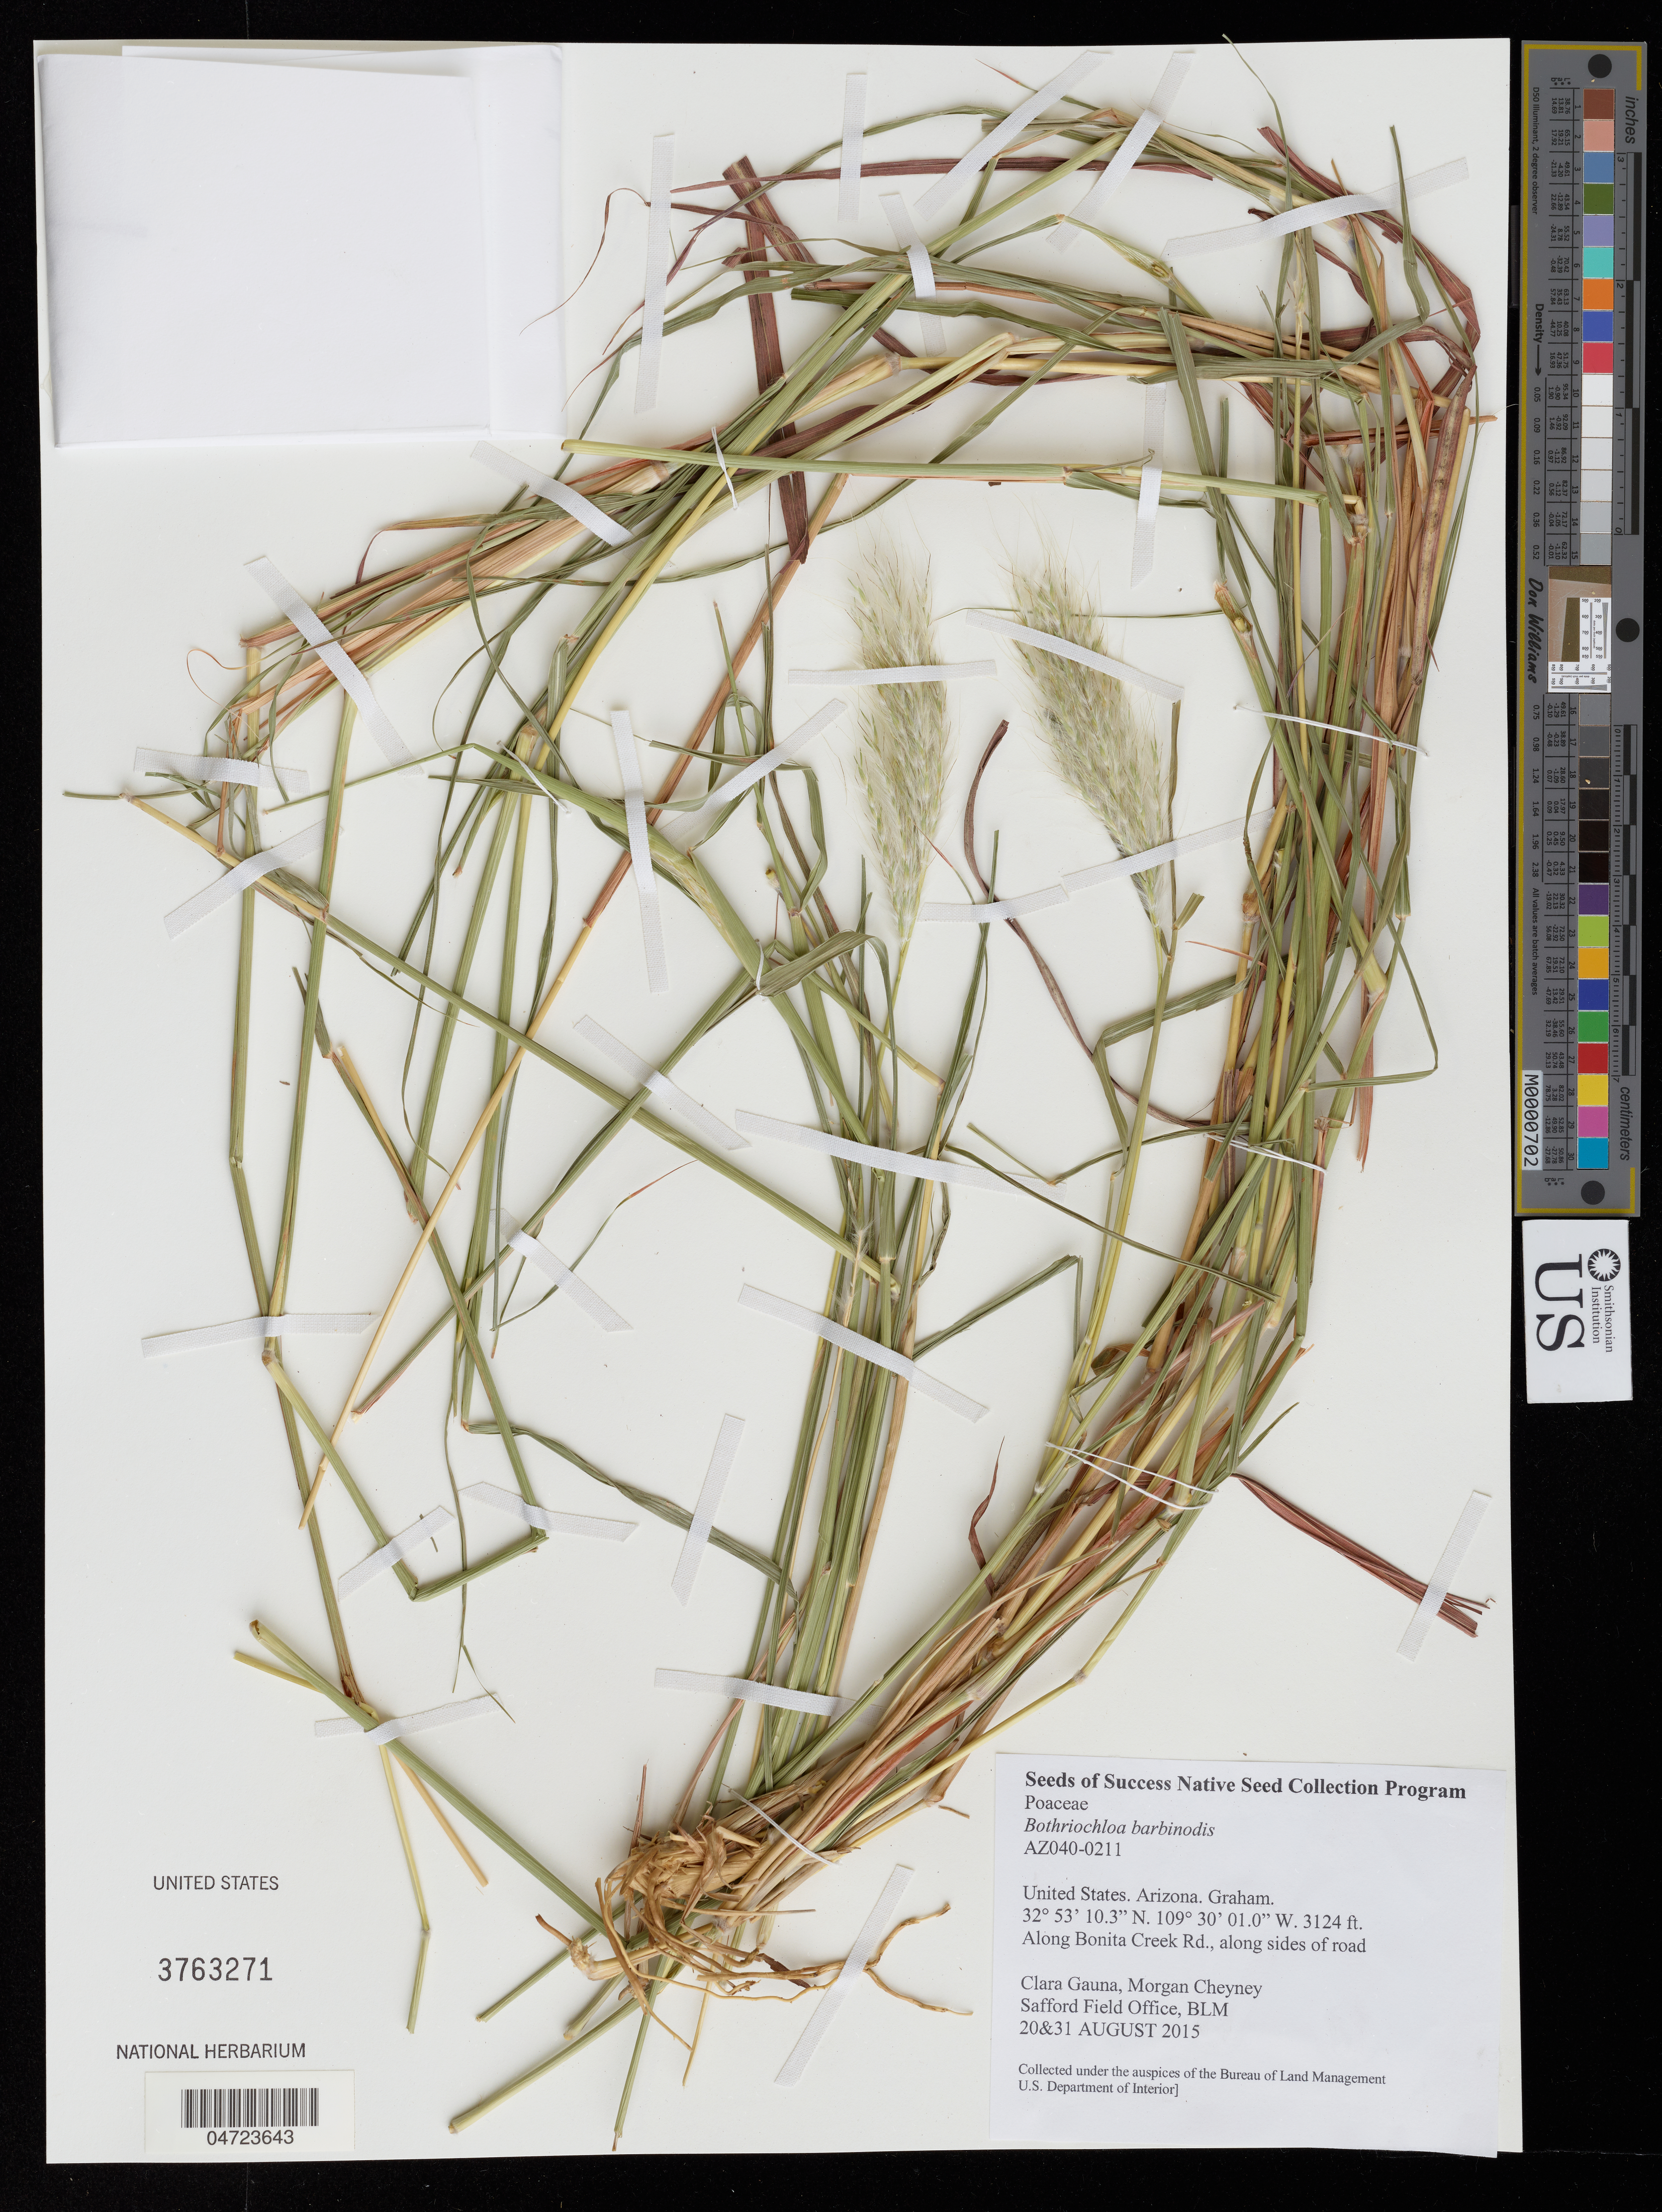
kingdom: Plantae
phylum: Tracheophyta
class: Liliopsida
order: Poales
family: Poaceae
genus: Bothriochloa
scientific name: Bothriochloa barbinodis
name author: (Lag.) Herter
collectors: C. Gauna & M. Cheyney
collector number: AZ040-0211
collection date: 2015-08-20/2015-08-31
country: United States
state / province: Arizona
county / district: Graham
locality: Graham. Along Bonita Creek Rd., along sides of road.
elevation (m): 952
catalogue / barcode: US 3763271